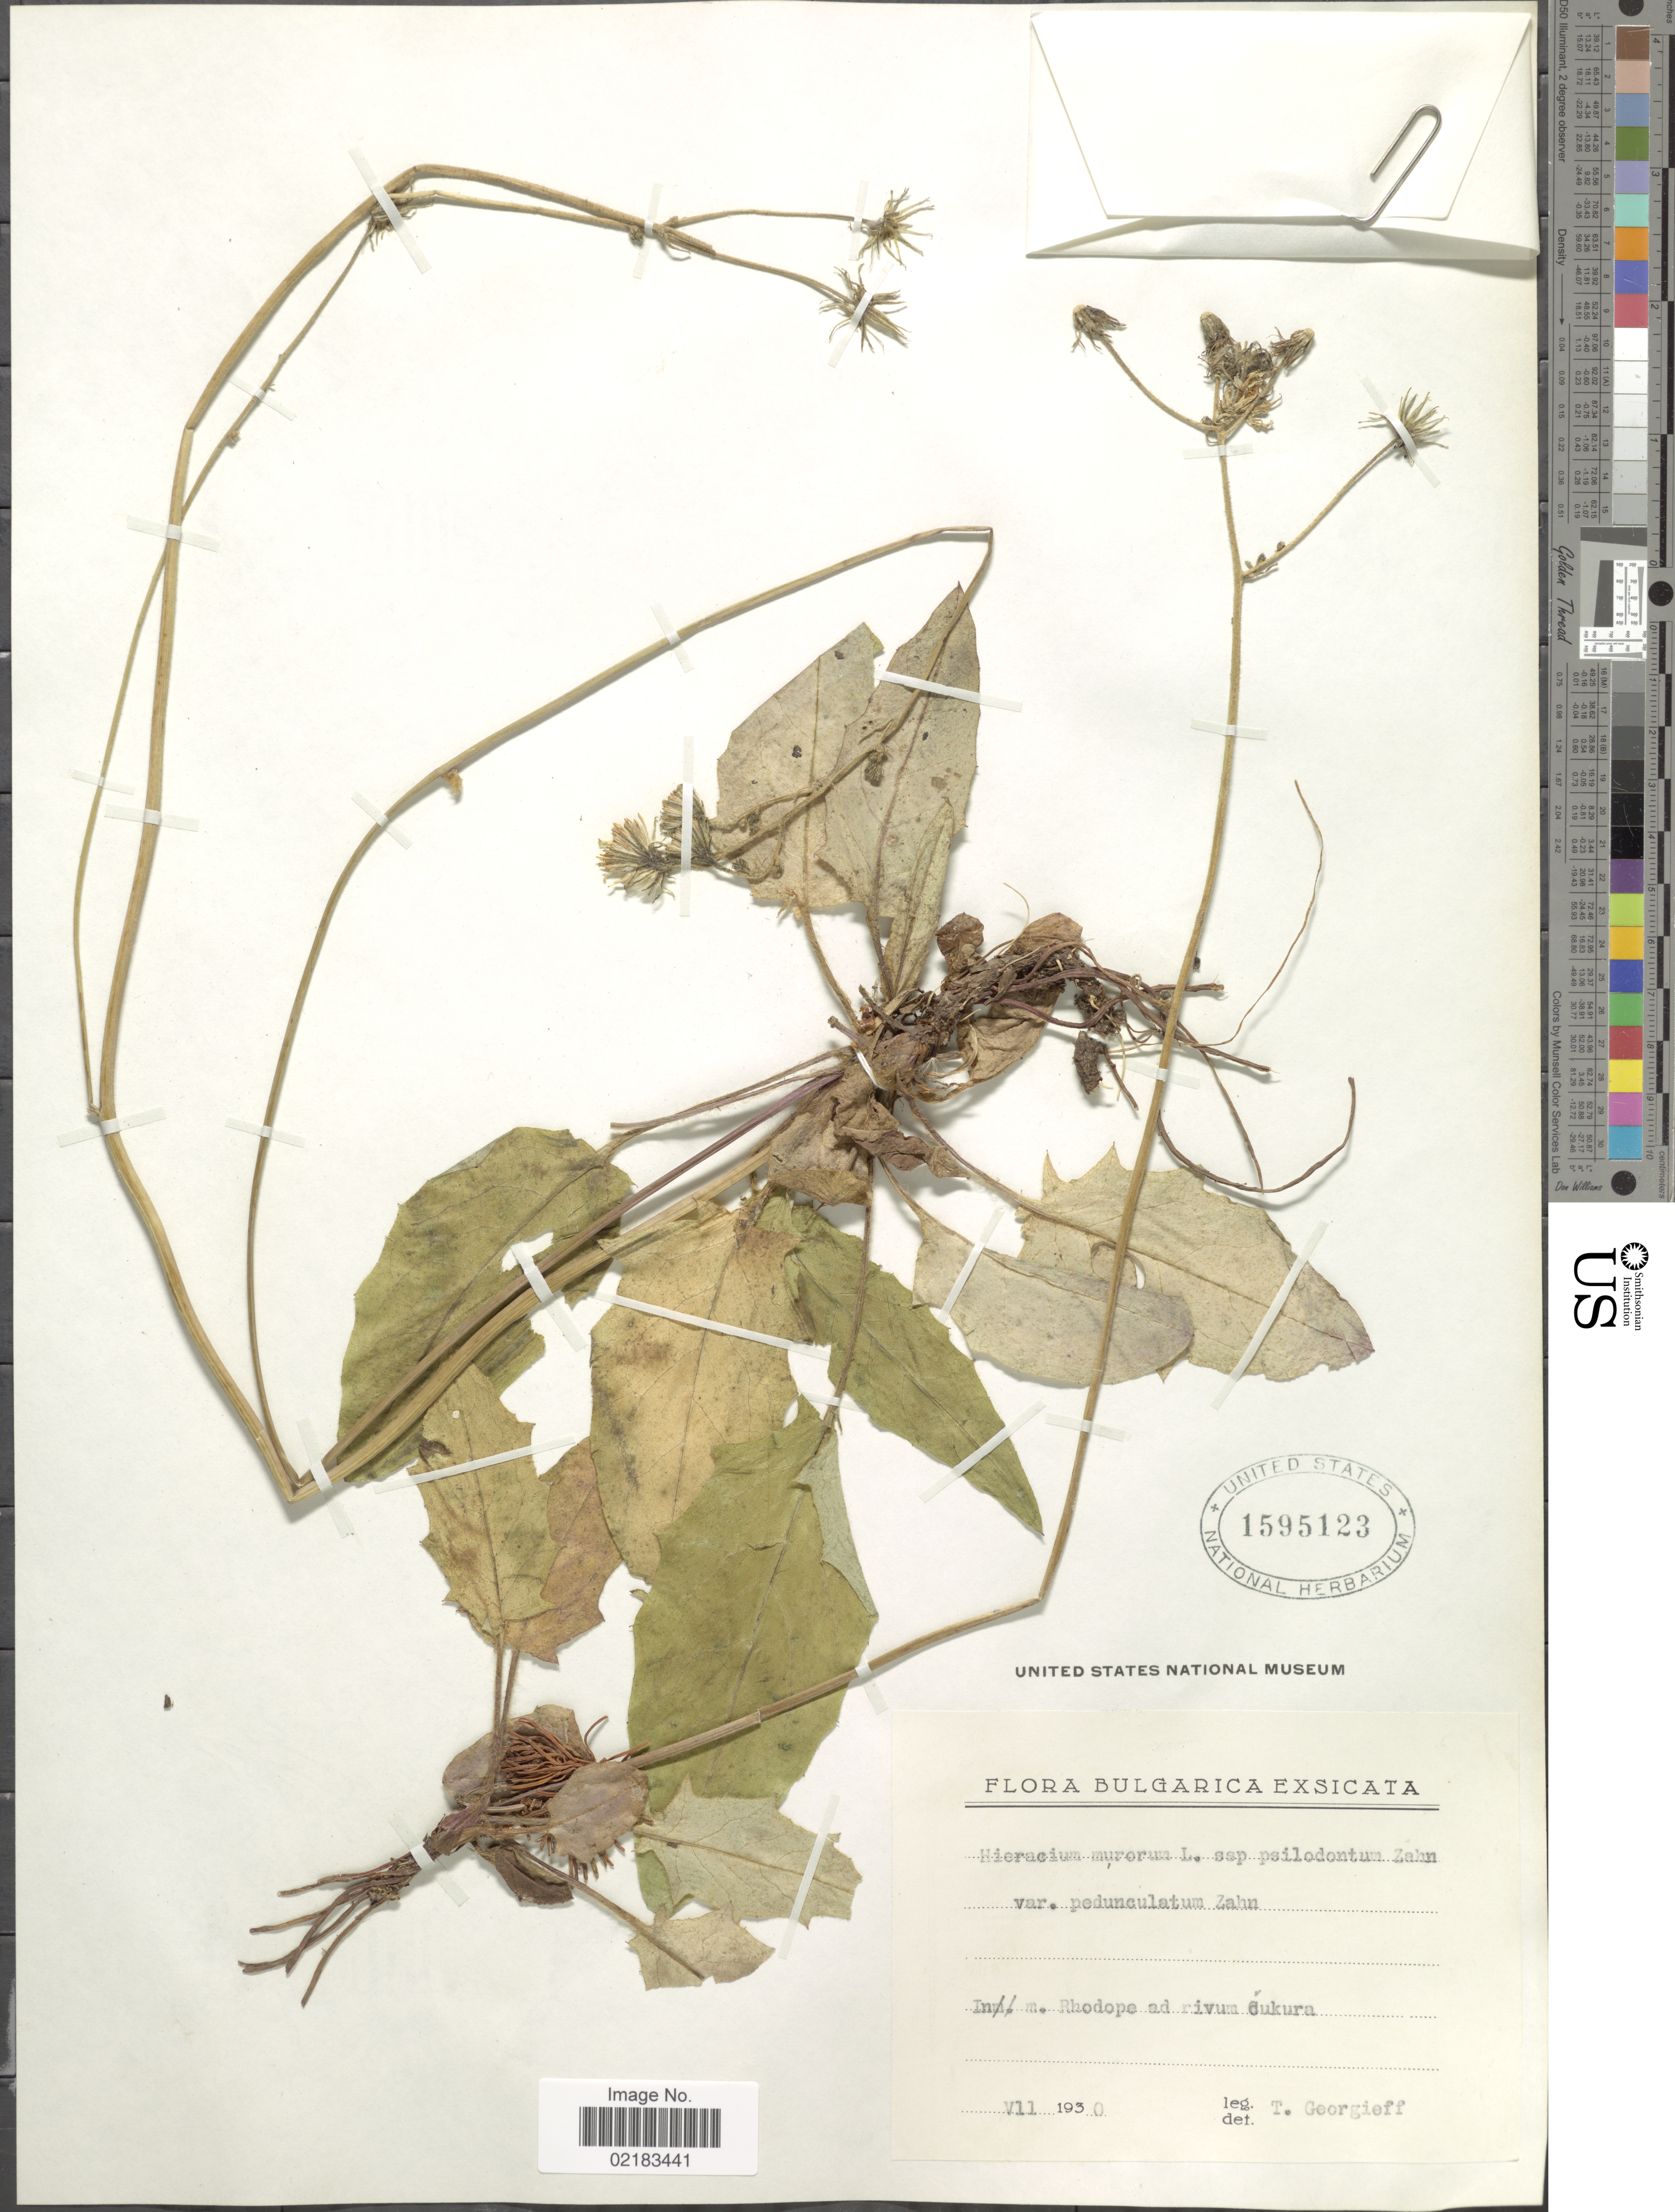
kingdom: Plantae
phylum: Tracheophyta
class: Magnoliopsida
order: Asterales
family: Asteraceae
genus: Hieracium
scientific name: Hieracium murorum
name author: L.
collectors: T. Georgieff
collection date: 1930-07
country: Bulgaria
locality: Bulgarica m. Rhodope ad rivum Óukura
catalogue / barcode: US 1595123